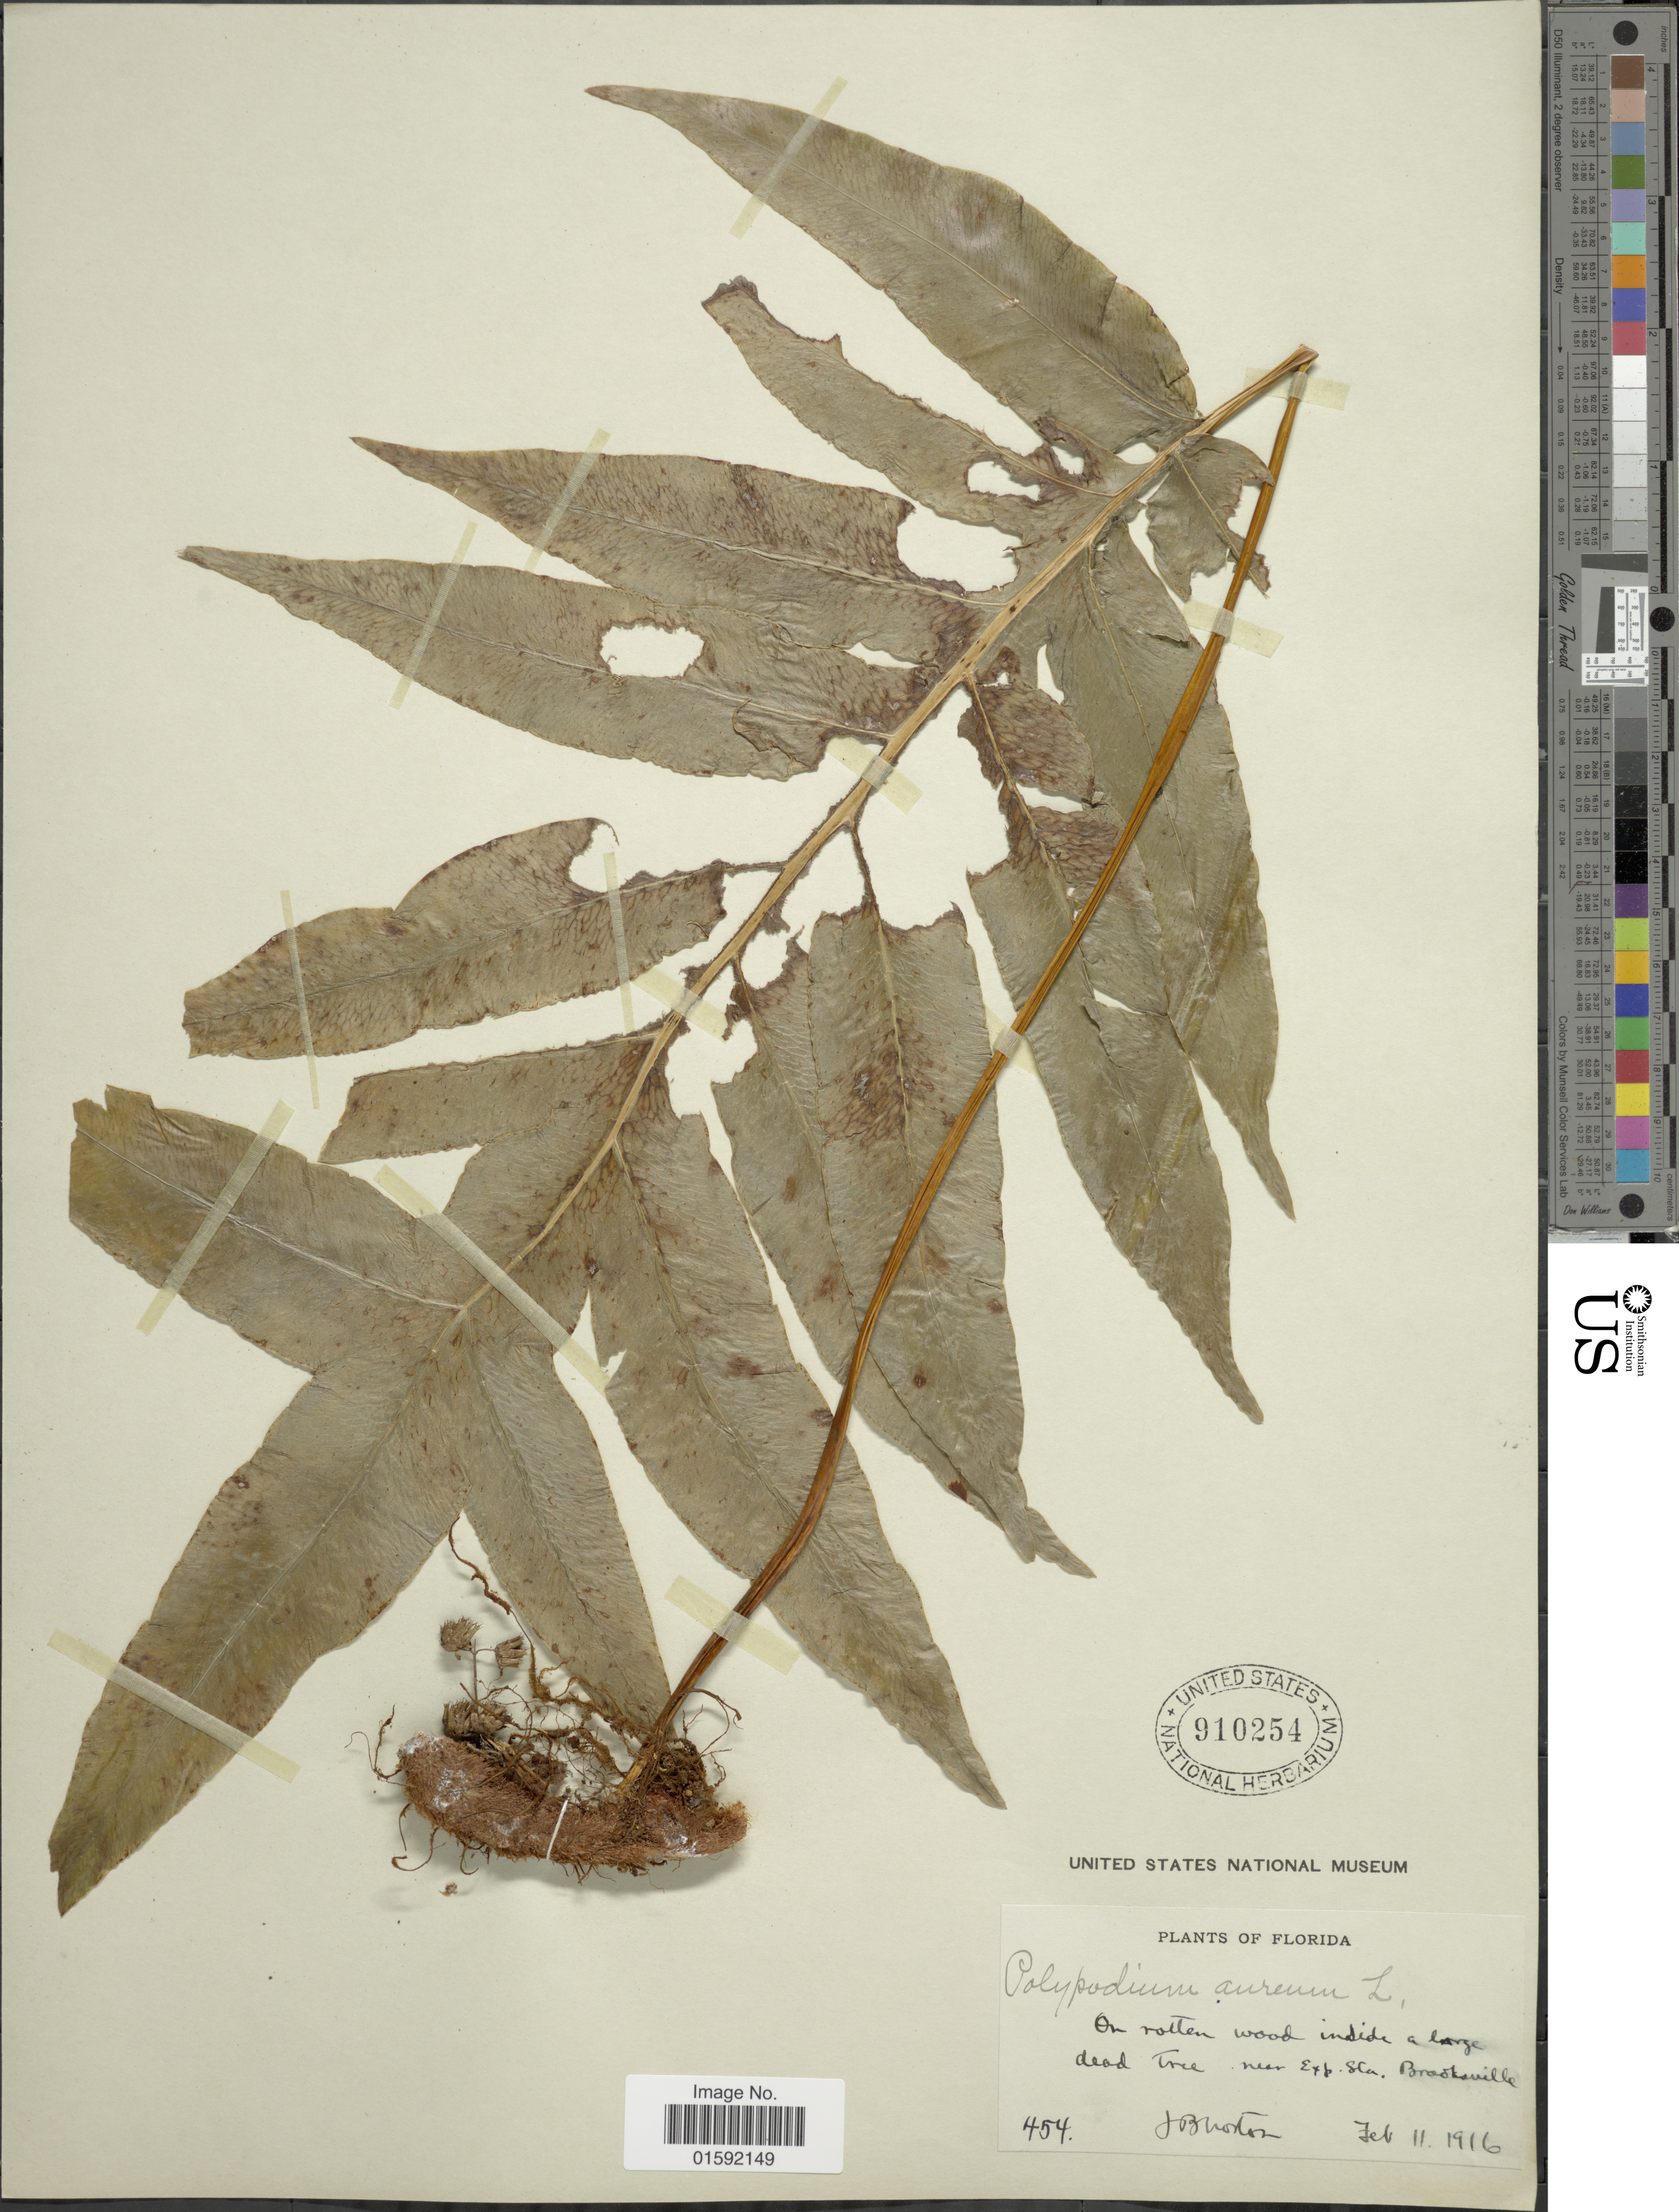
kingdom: Plantae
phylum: Tracheophyta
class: Polypodiopsida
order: Polypodiales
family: Polypodiaceae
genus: Phlebodium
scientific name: Phlebodium areolatum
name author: (Humb. & Bonap. ex Willd.) J. Sm.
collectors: Bhotoz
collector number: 454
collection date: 1916-02-11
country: United States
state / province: Florida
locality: Near Exp. Sta, Brooksville.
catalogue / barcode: US 910254